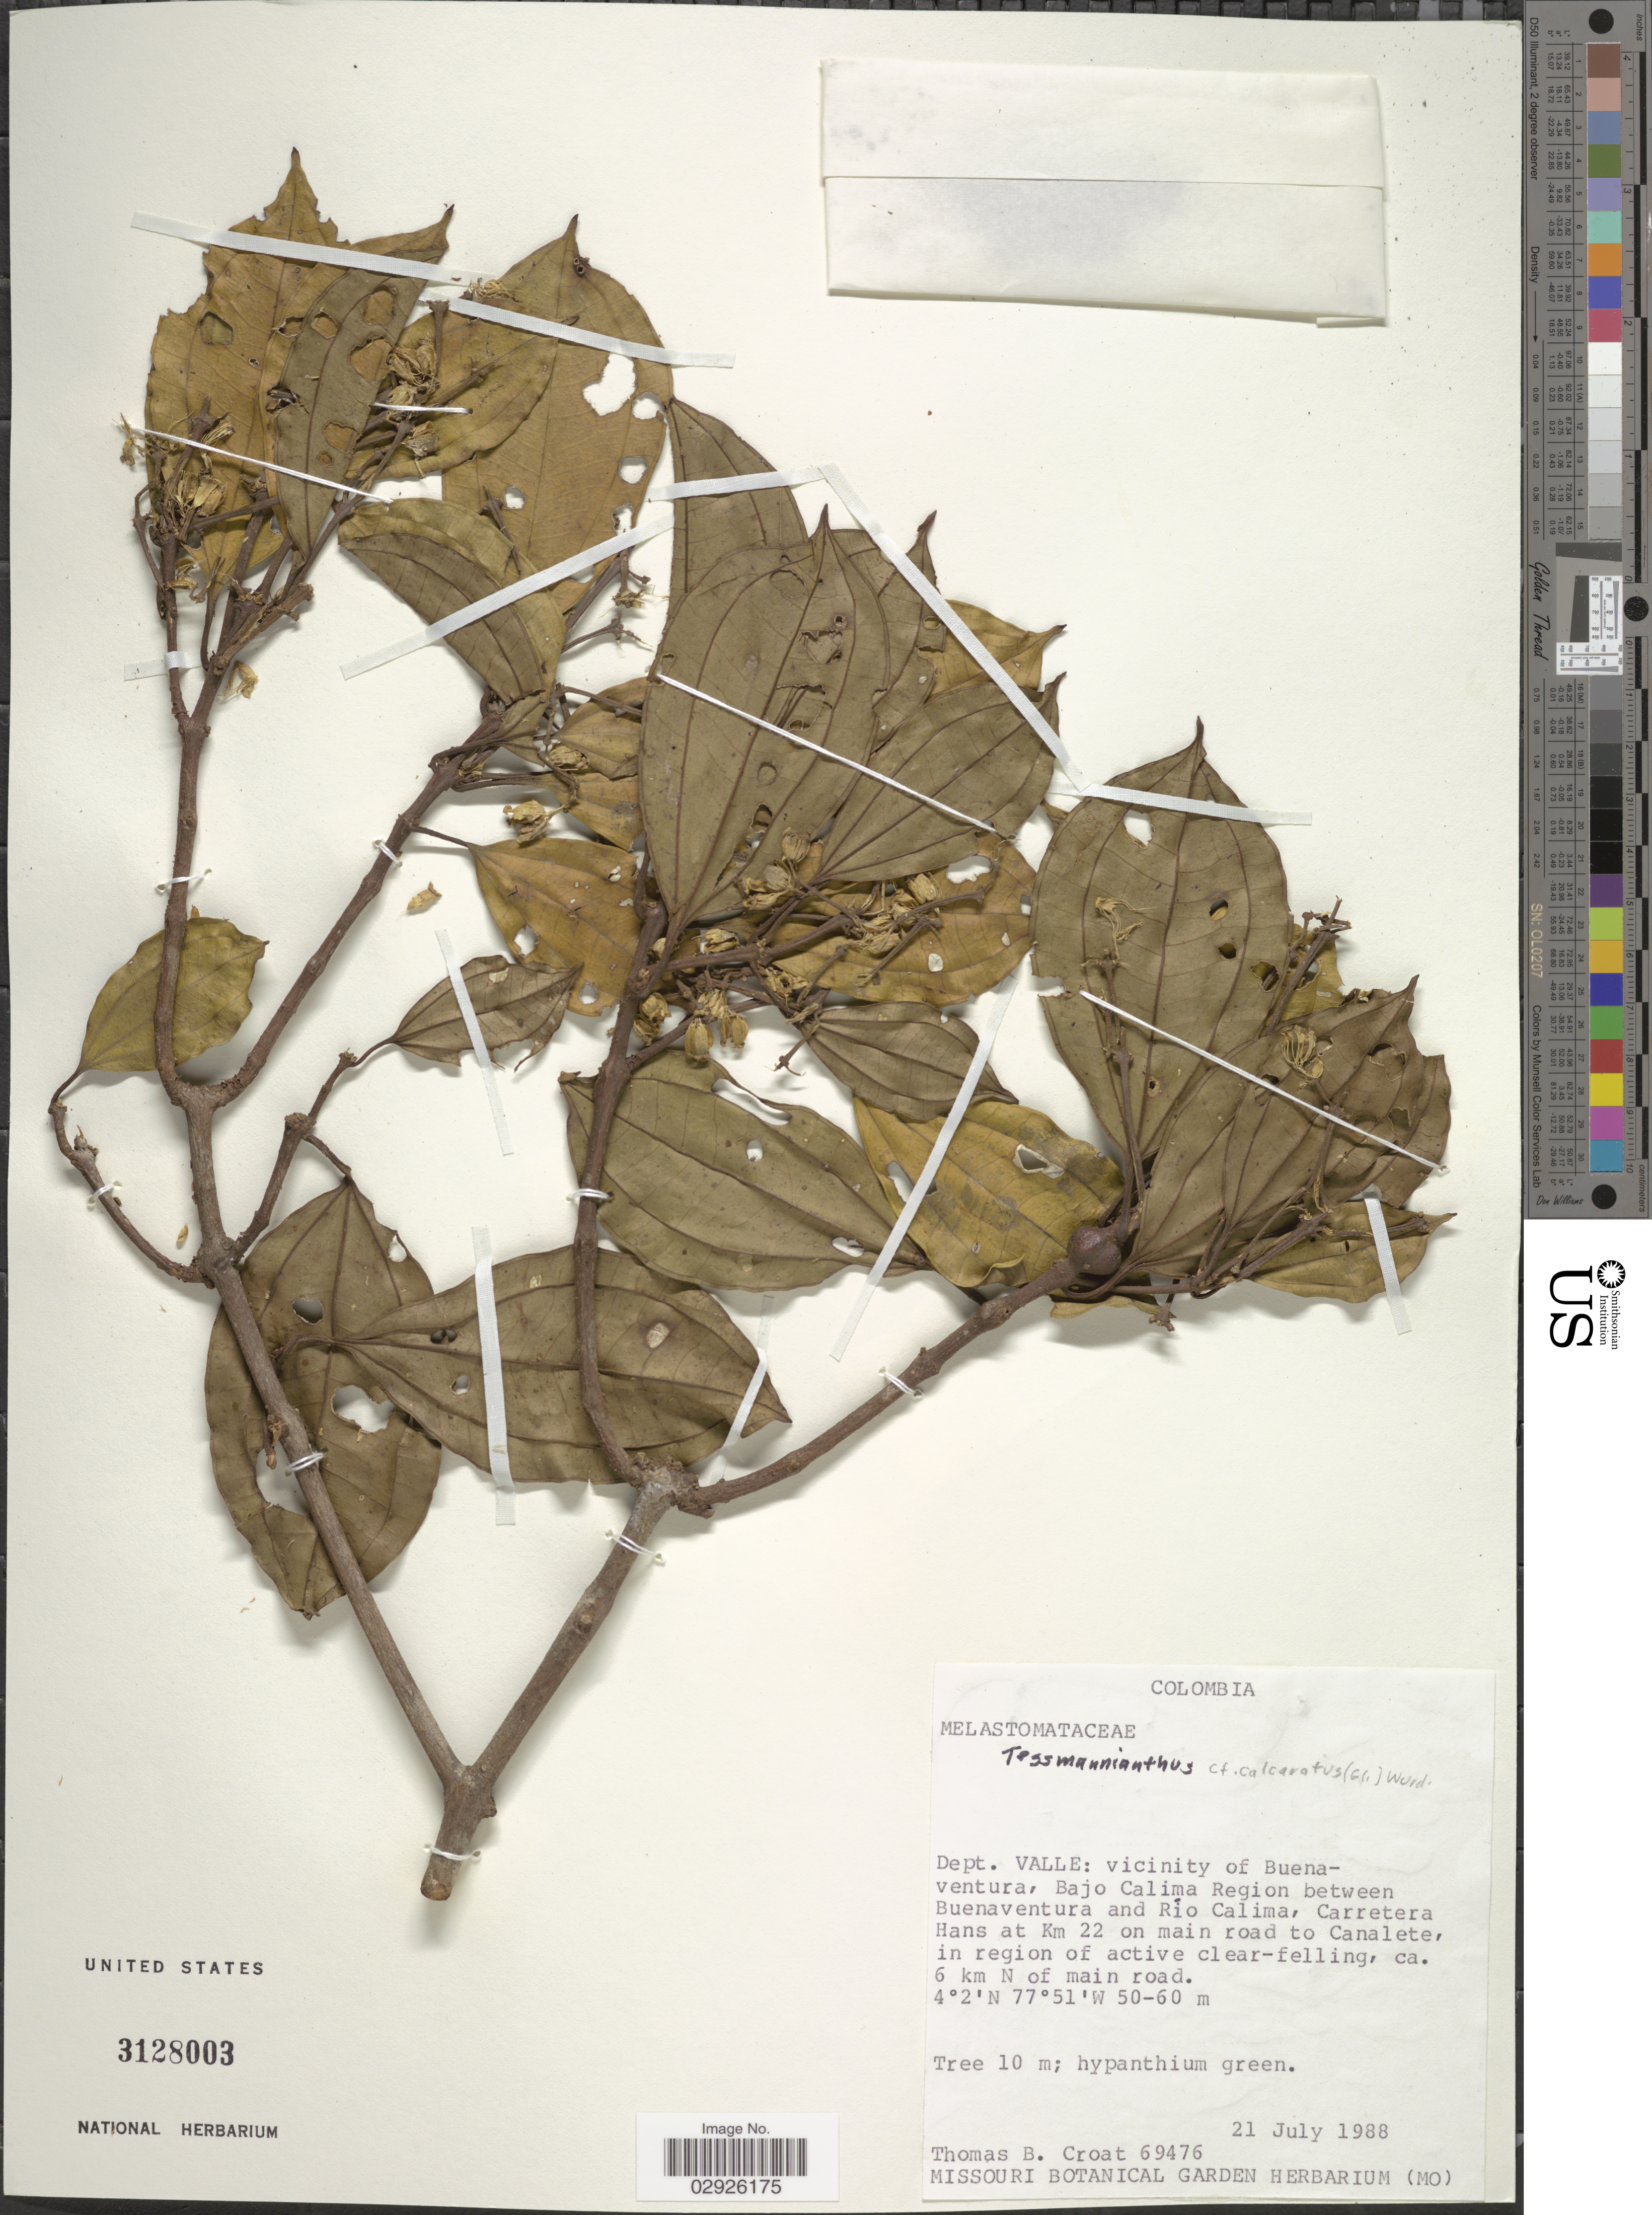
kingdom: Plantae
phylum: Tracheophyta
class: Magnoliopsida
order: Myrtales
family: Melastomataceae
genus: Tessmannianthus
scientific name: Tessmannianthus calcaratus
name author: (Gleason) Wurdack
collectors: T. B. Croat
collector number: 69476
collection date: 1988-07-21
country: Colombia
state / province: Valle del Cauca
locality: Dept. Valle: vicinity of Buenaventura, Bajo Calima Region between Buenaventura and Río Calima, Carretera Hans at Km 22 on main road to Canalete, in region of active clear-felling, ca. 6 km N of main road.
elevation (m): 50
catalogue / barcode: US 3128003